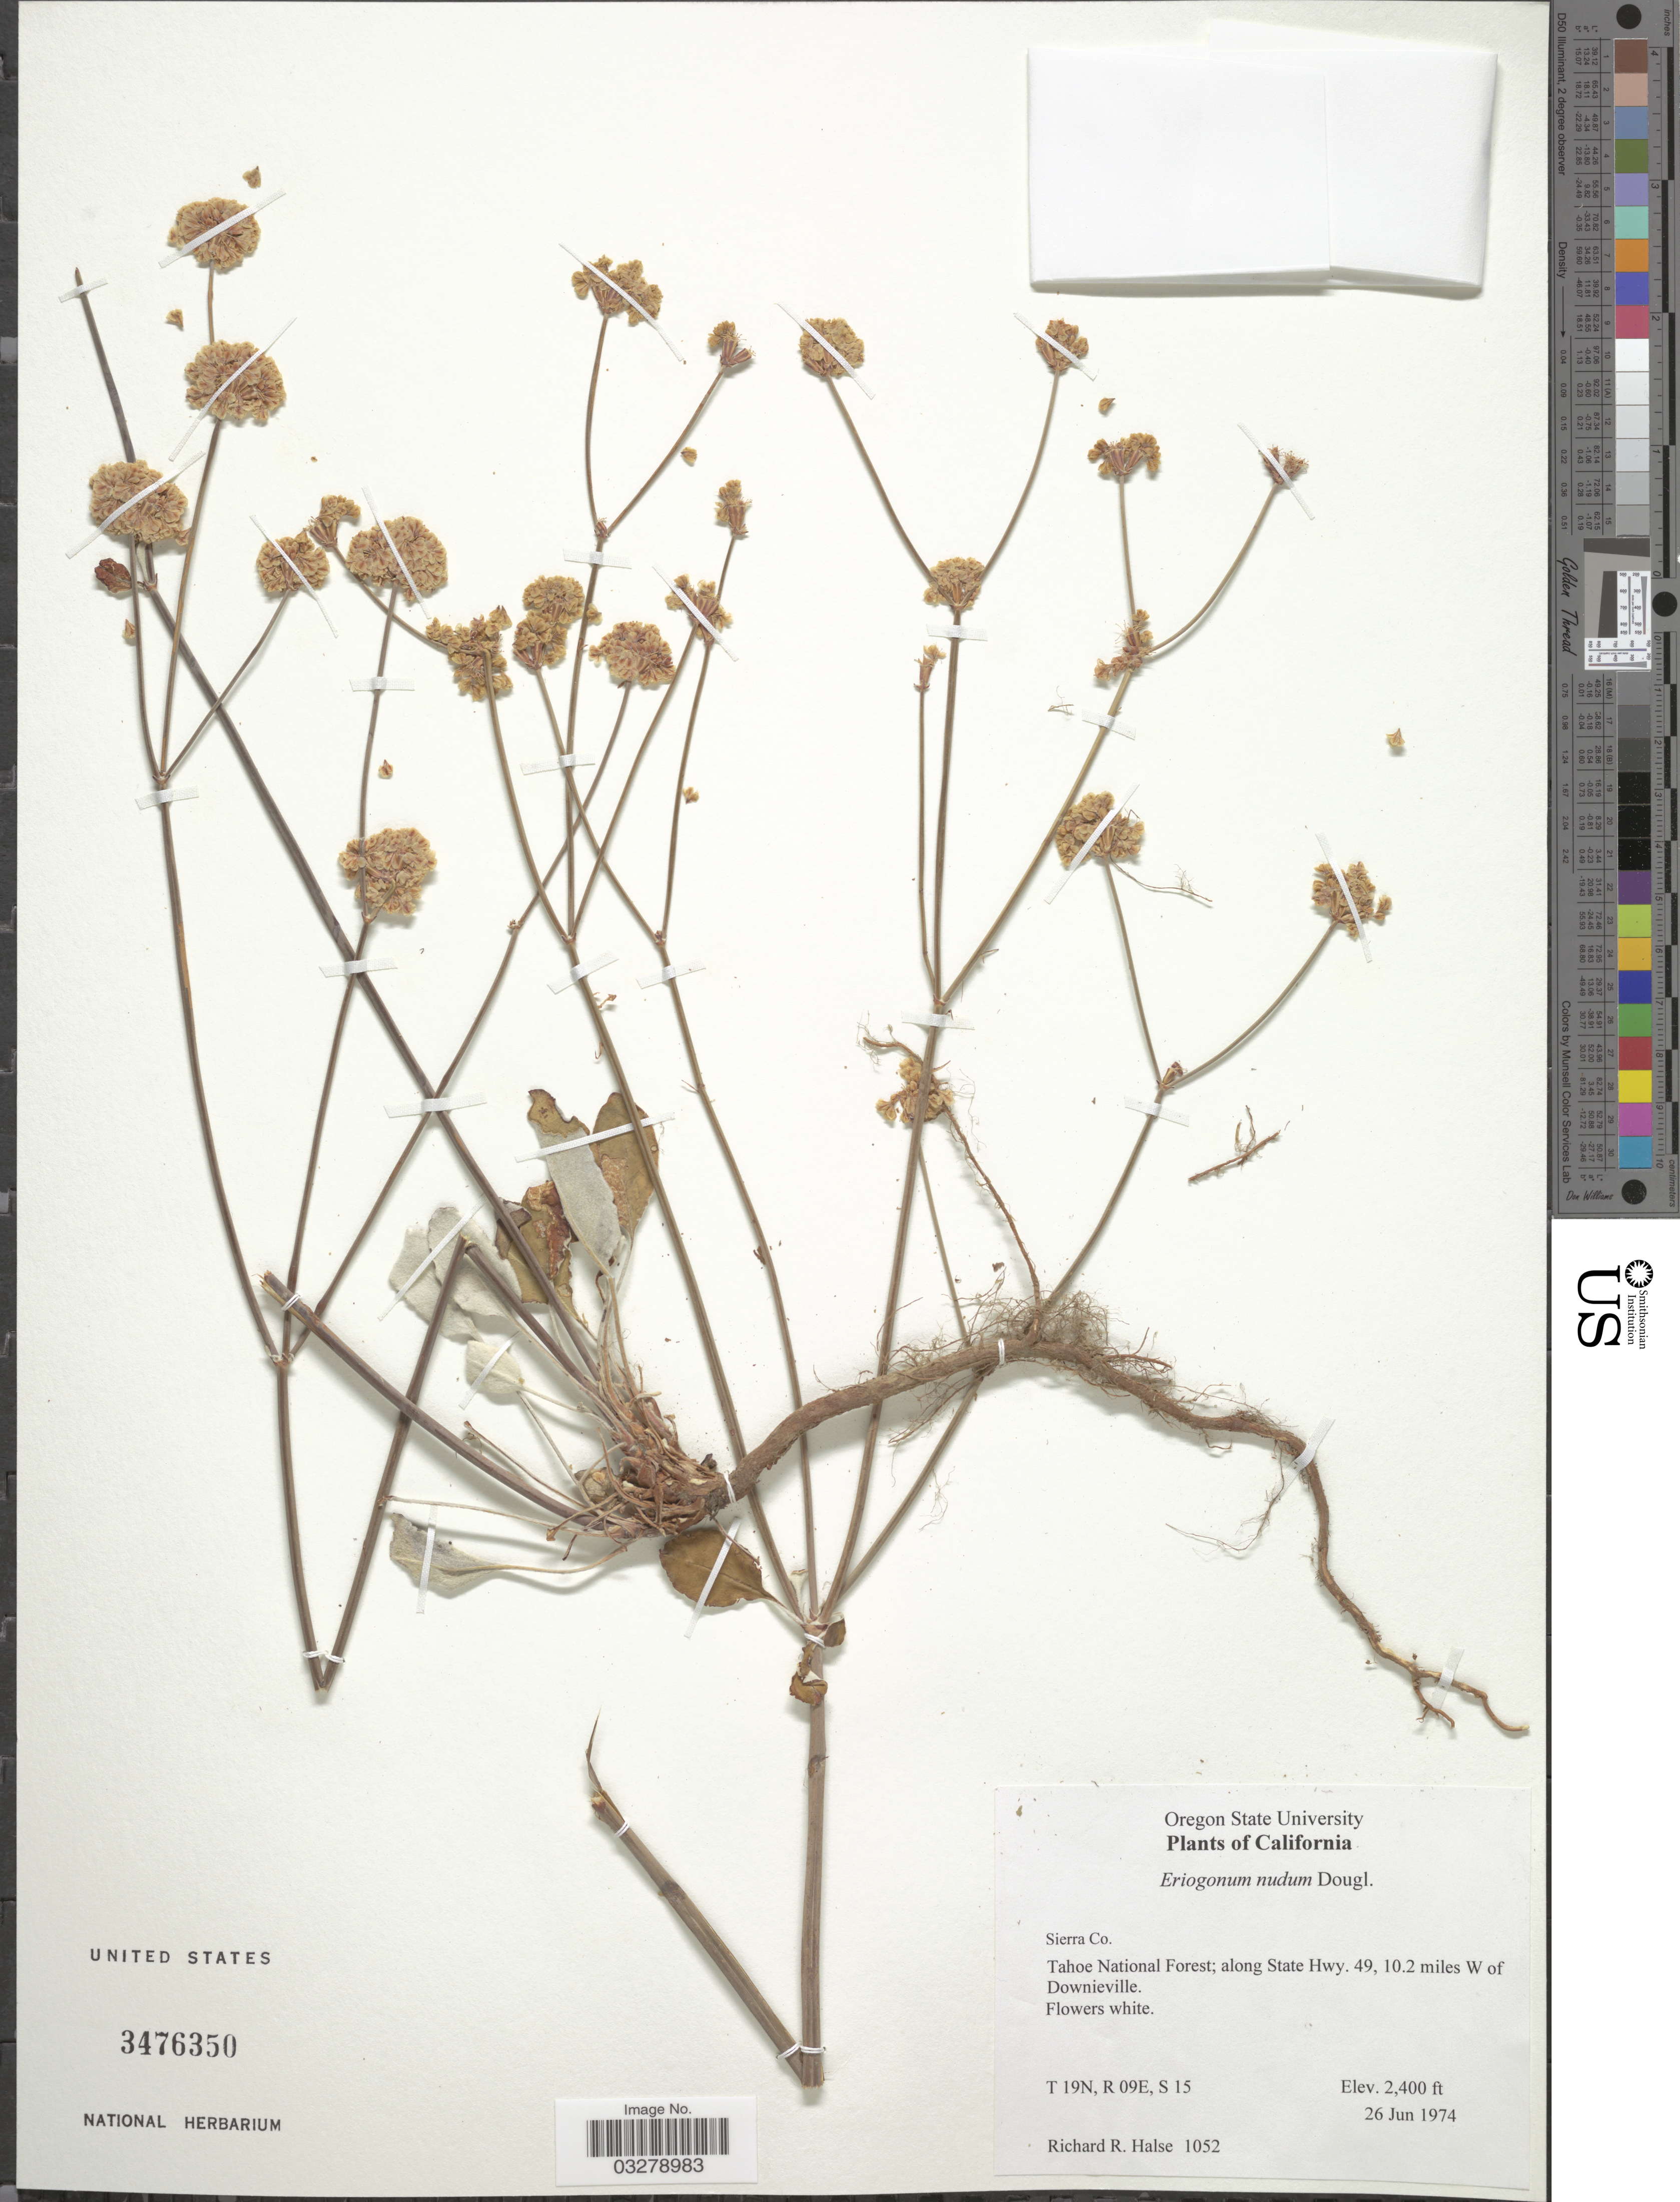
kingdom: Plantae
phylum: Tracheophyta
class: Magnoliopsida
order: Caryophyllales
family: Polygonaceae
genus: Eriogonum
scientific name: Eriogonum nudum var. nudum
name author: Douglas ex Benth.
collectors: R. Halse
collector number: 1052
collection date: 1974-06-26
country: United States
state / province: California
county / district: Sierra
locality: Sierra Co., Tahoe National Forest; along State Hwy. 49, 10.2 miles W of Downieville, T19N, R09E, S15.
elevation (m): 732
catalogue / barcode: US 3476350